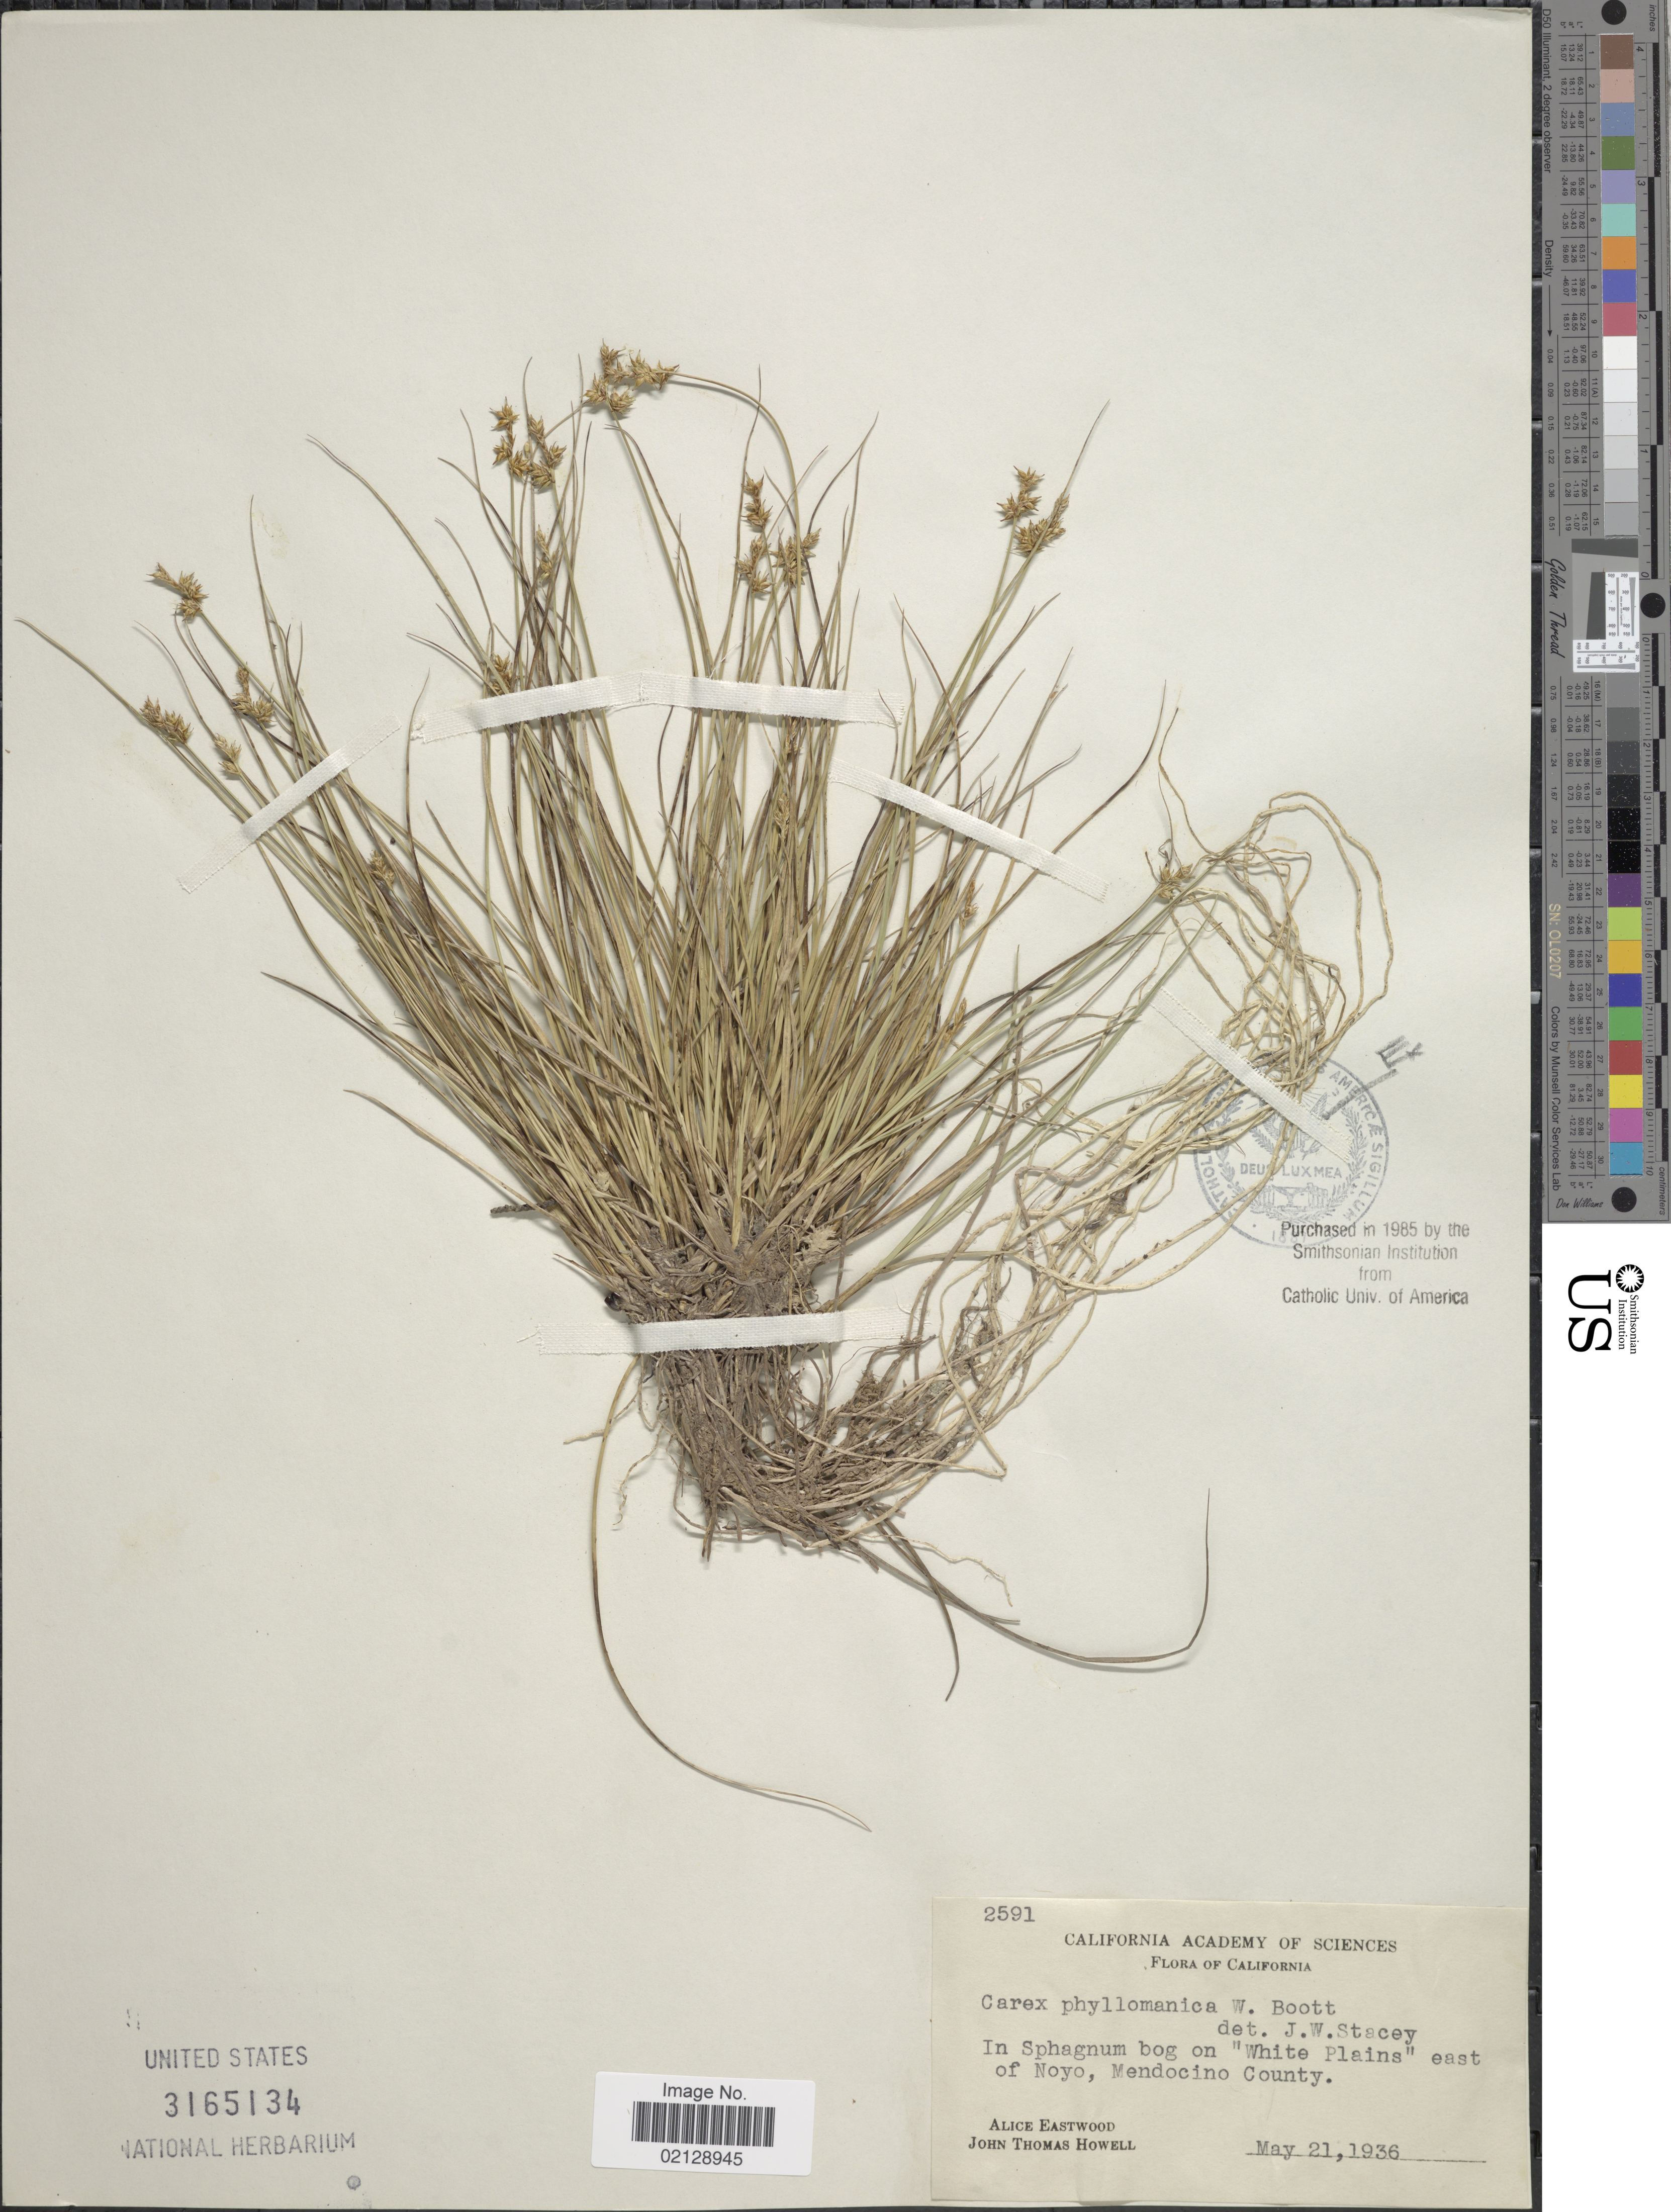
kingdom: Plantae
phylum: Tracheophyta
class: Liliopsida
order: Poales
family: Cyperaceae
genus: Carex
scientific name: Carex echinata subsp. phyllomanica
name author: (W. Boott) Reznicek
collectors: A. Eastwood & J. T. Howell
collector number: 2591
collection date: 1936-05-21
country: United States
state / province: California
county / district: Mendocino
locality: In Sphagnum bog on "White Plains" east of Noyo, Mendocino County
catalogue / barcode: US 3165134